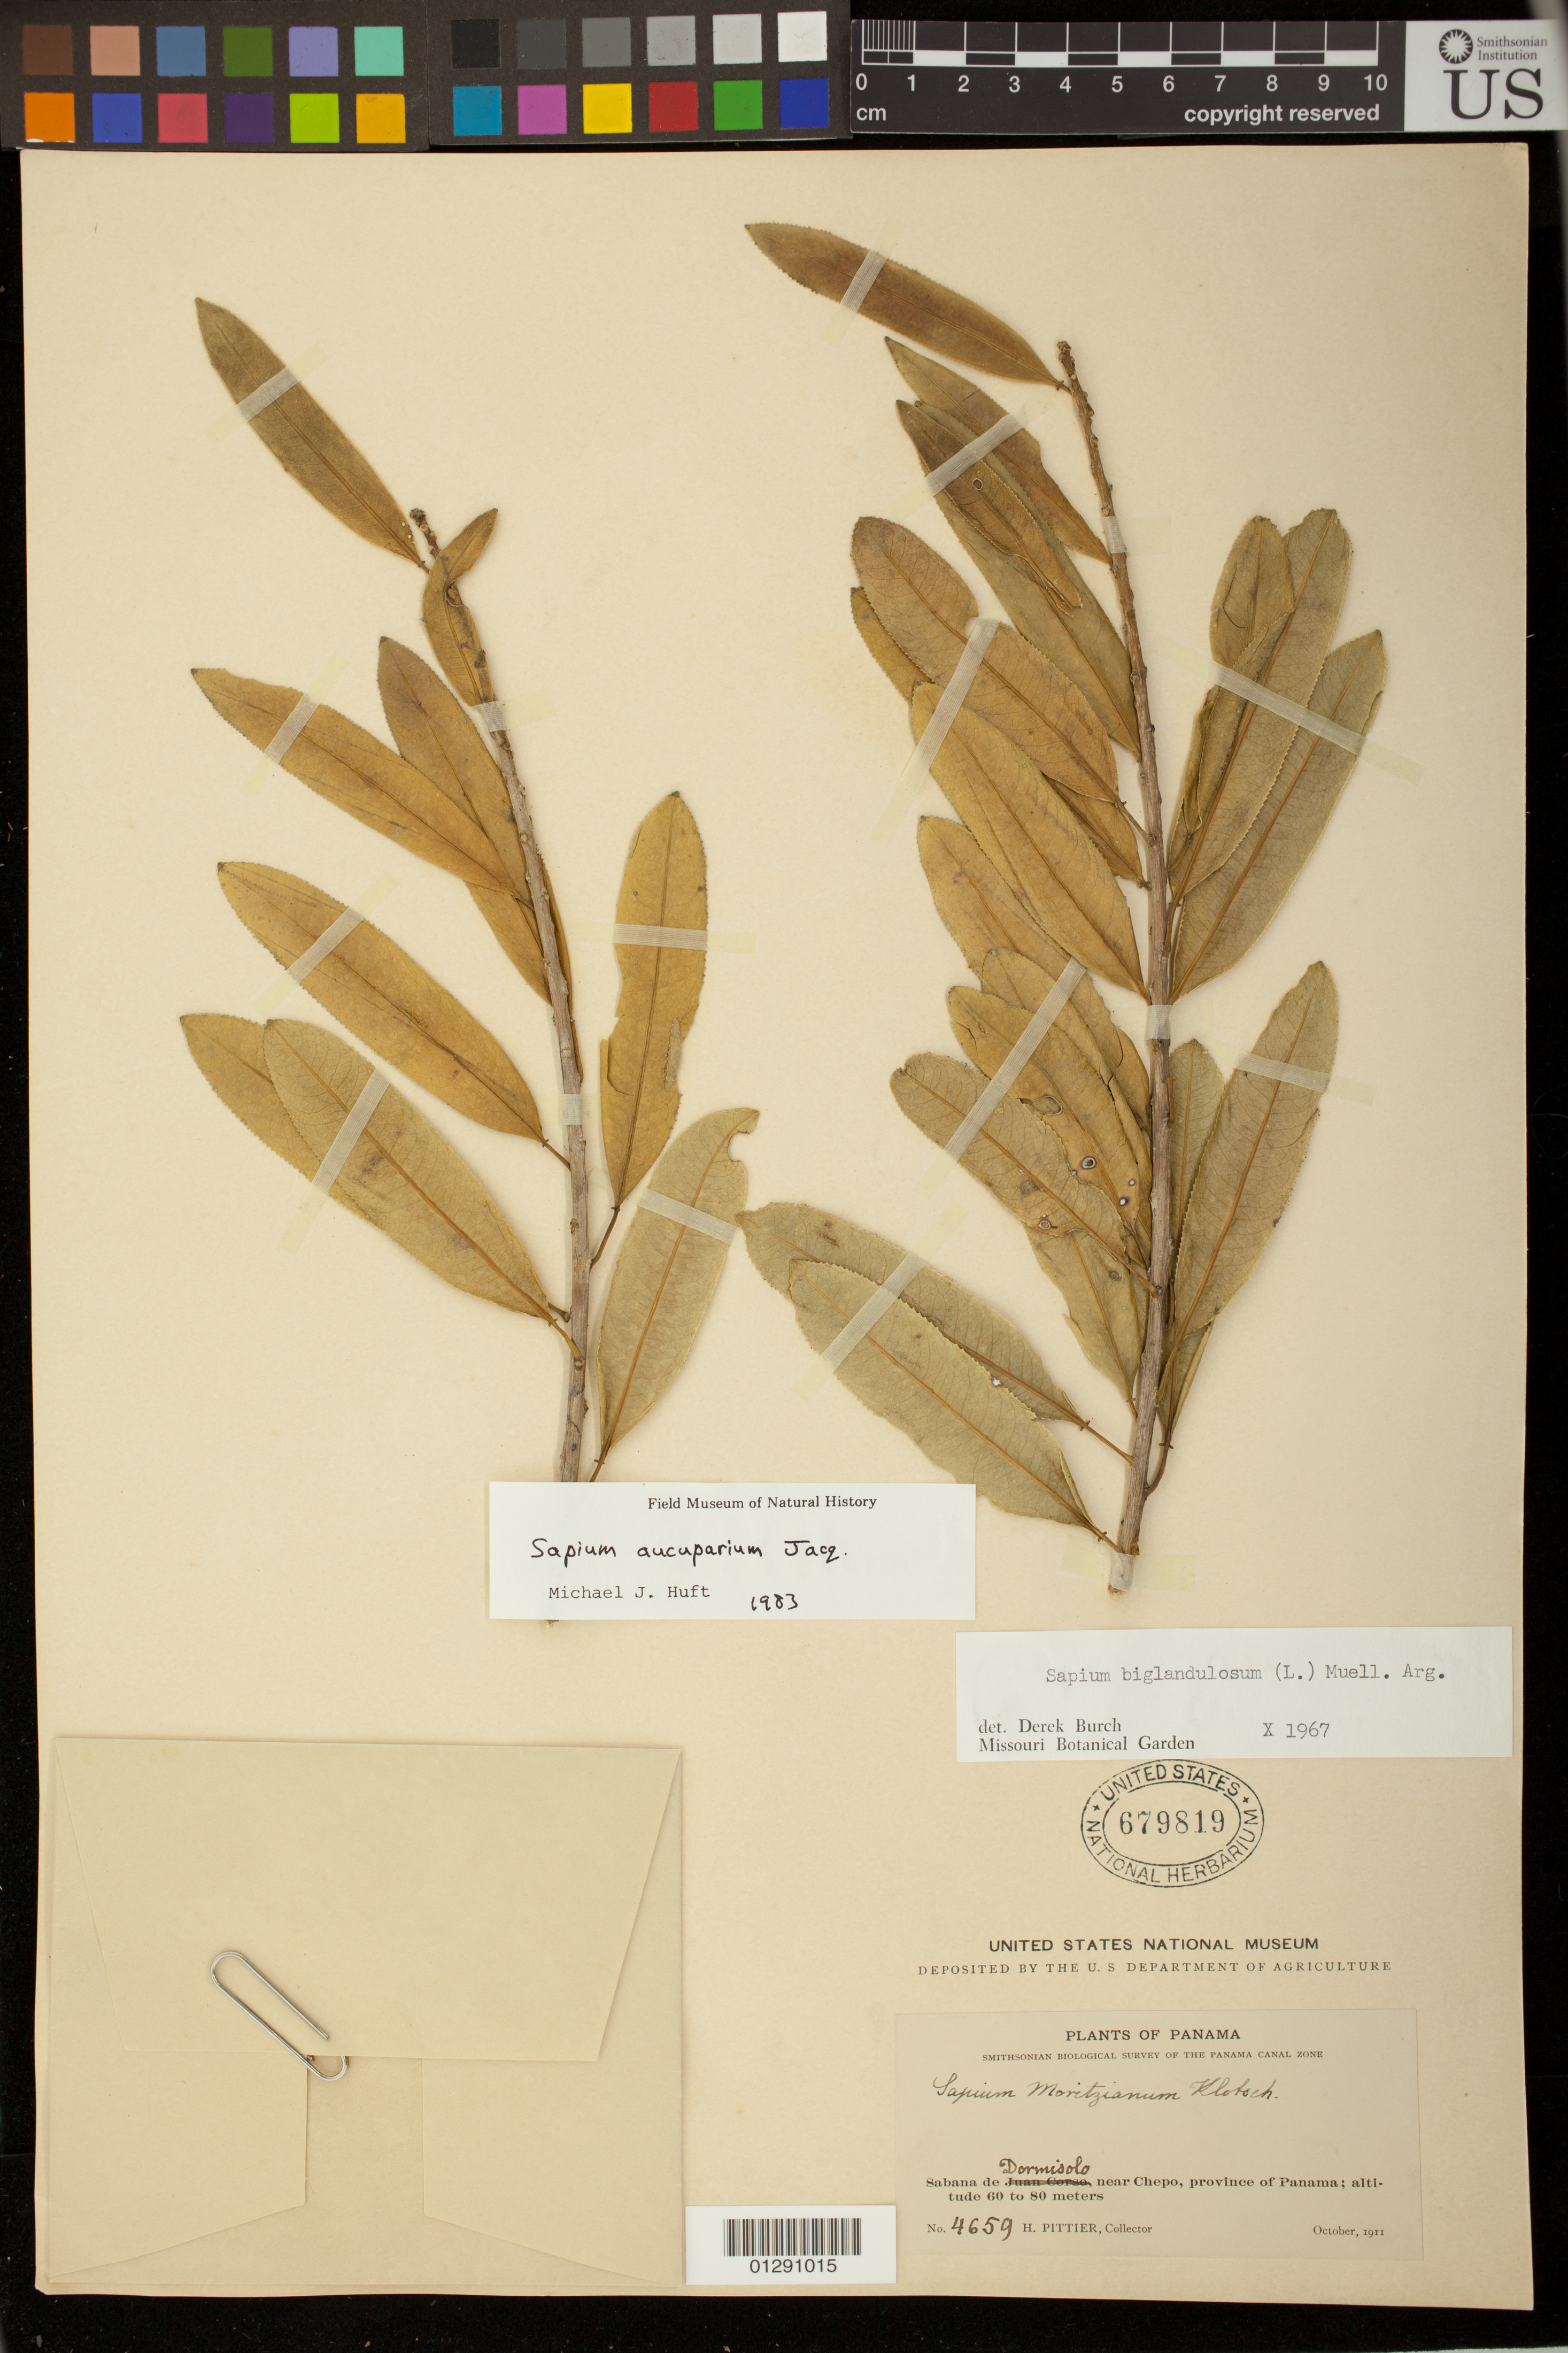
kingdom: Plantae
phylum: Tracheophyta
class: Magnoliopsida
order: Malpighiales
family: Euphorbiaceae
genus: Sapium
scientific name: Sapium aucuparium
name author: Jacq.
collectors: H. F. Pittier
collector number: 4659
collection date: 1911-10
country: Panama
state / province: Panamá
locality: Sabana de Dormisolo, near Chepo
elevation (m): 18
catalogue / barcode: US 679819